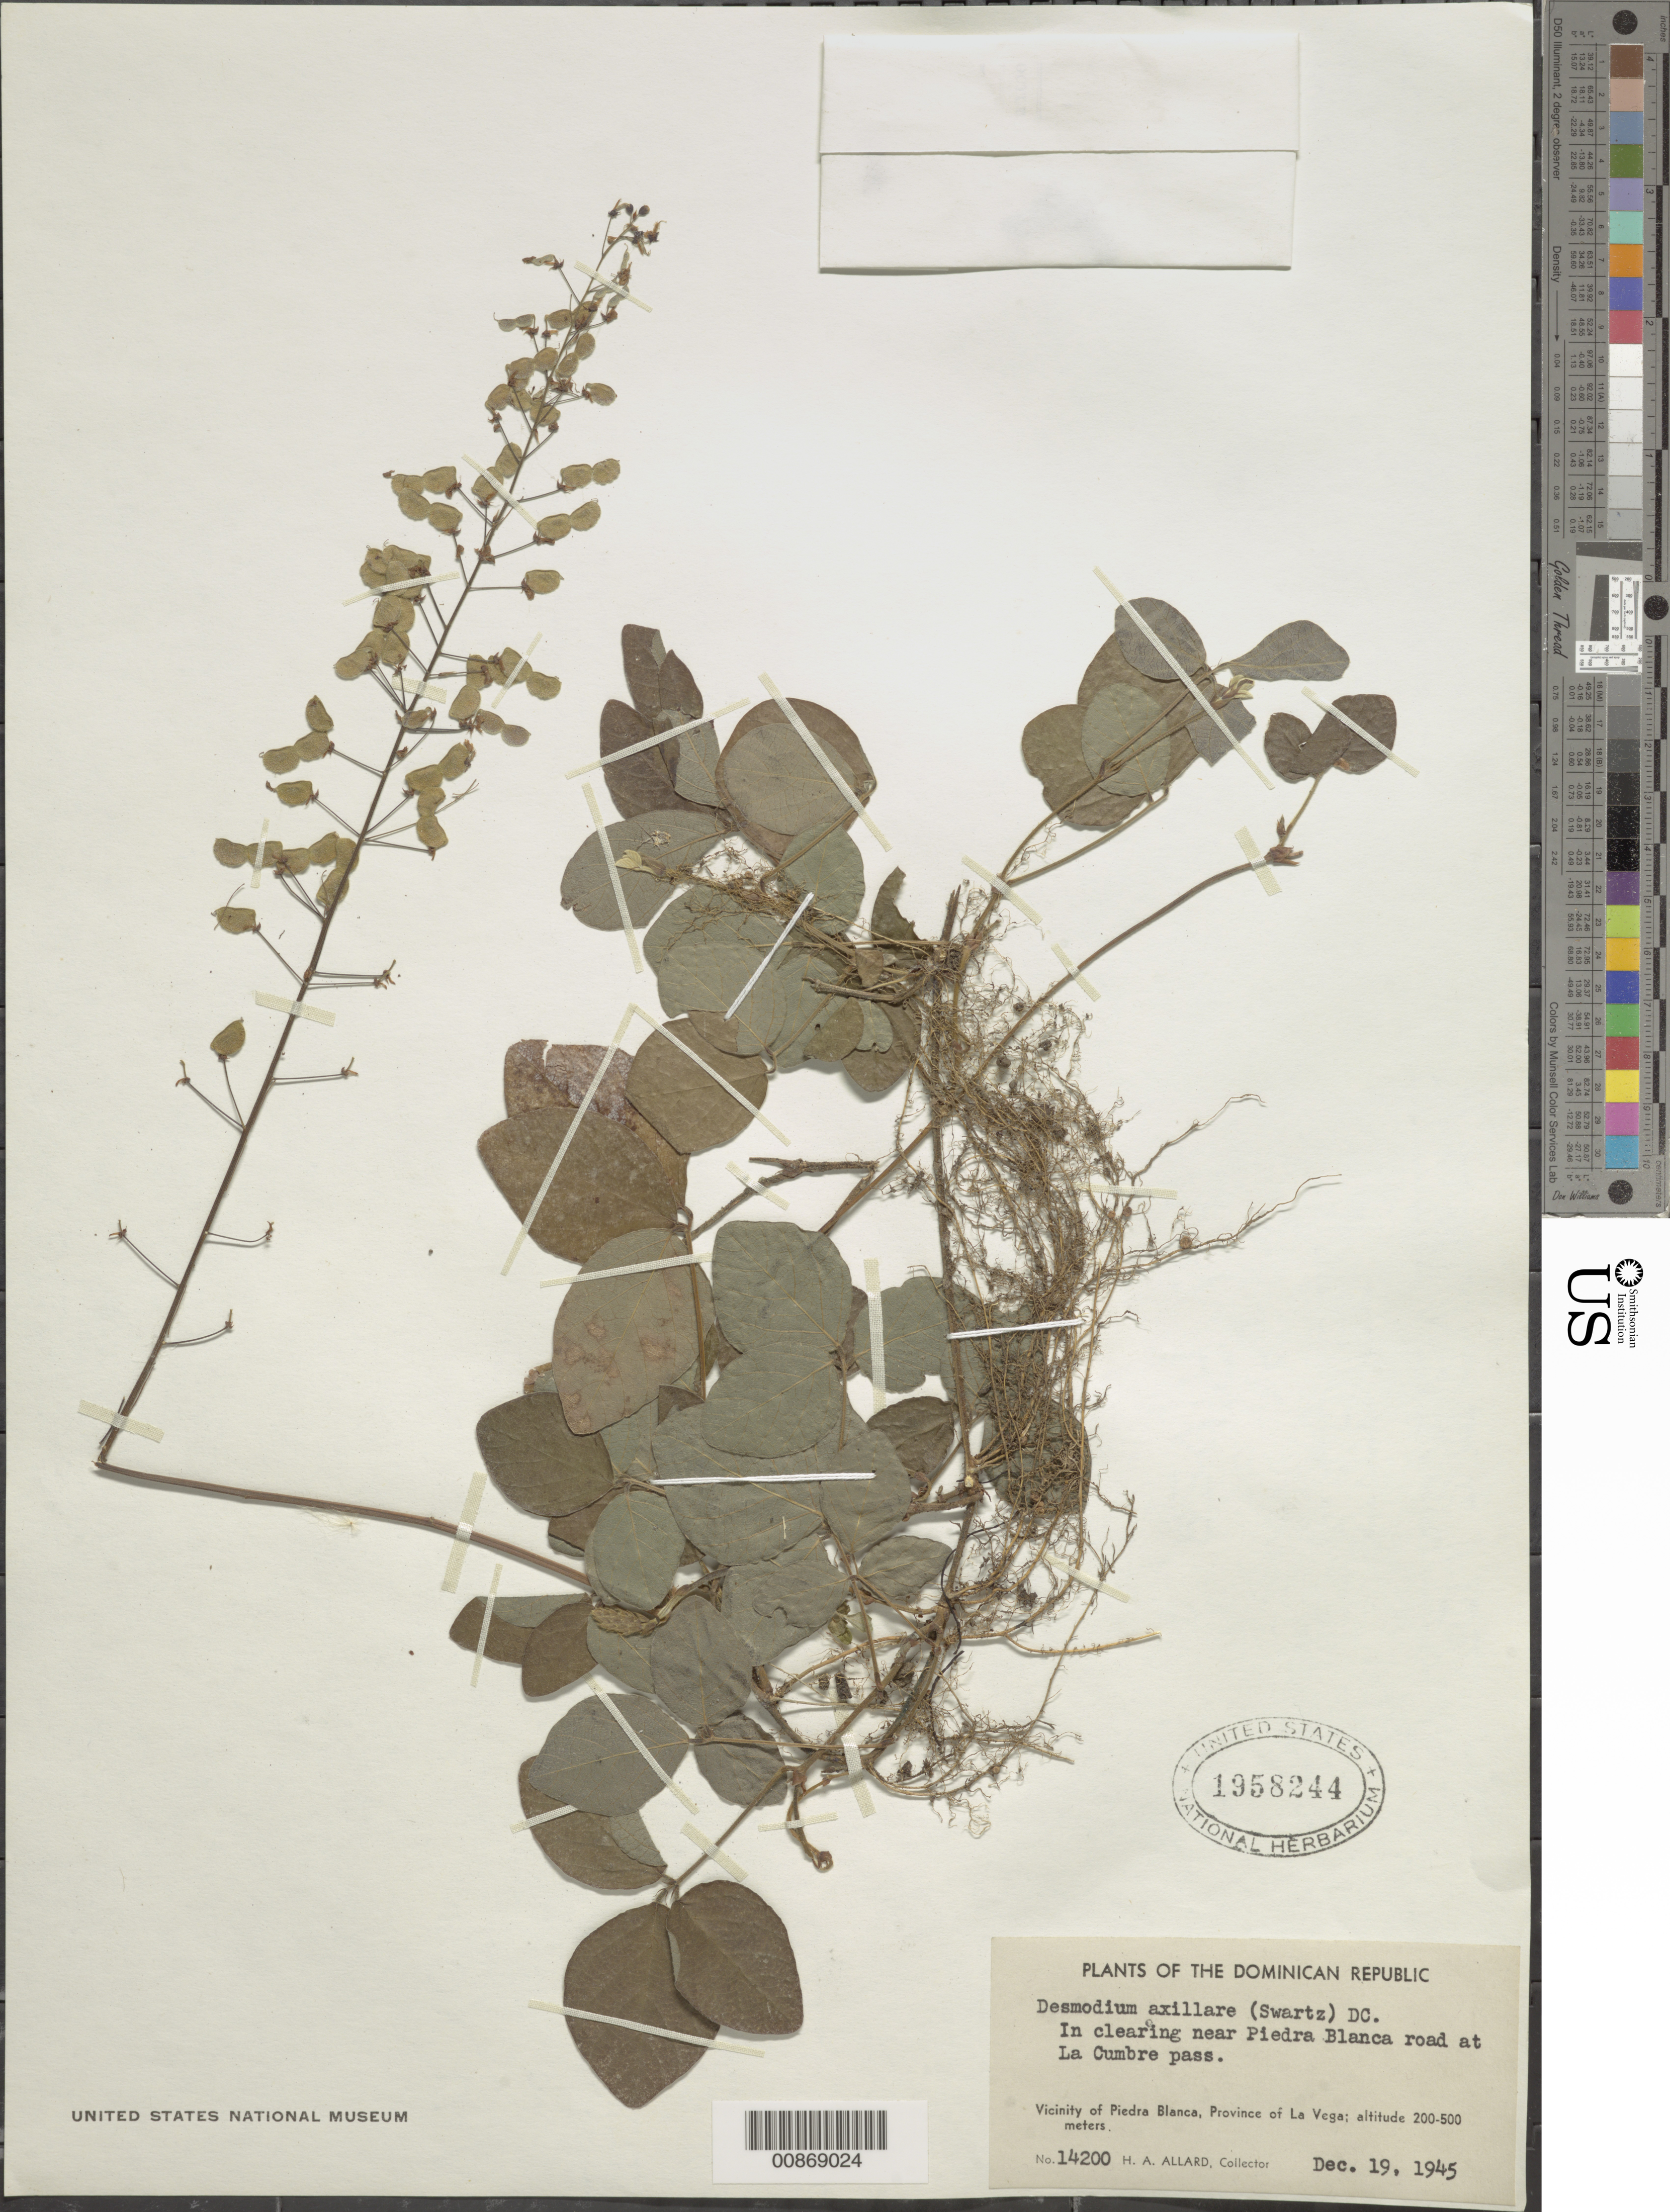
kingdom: Plantae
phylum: Tracheophyta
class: Magnoliopsida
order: Fabales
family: Fabaceae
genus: Desmodium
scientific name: Desmodium axillare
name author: (Sw.) DC.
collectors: H. A. Allard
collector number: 14200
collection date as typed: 19 Dec 1945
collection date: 1945-12-19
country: Dominican Republic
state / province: La Vega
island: Hispaniola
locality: Near Piedra Blanca road at La Cumbre pass. Vicinity of Piedra Blanca.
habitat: In clearing.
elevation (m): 200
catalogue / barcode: US 1958244